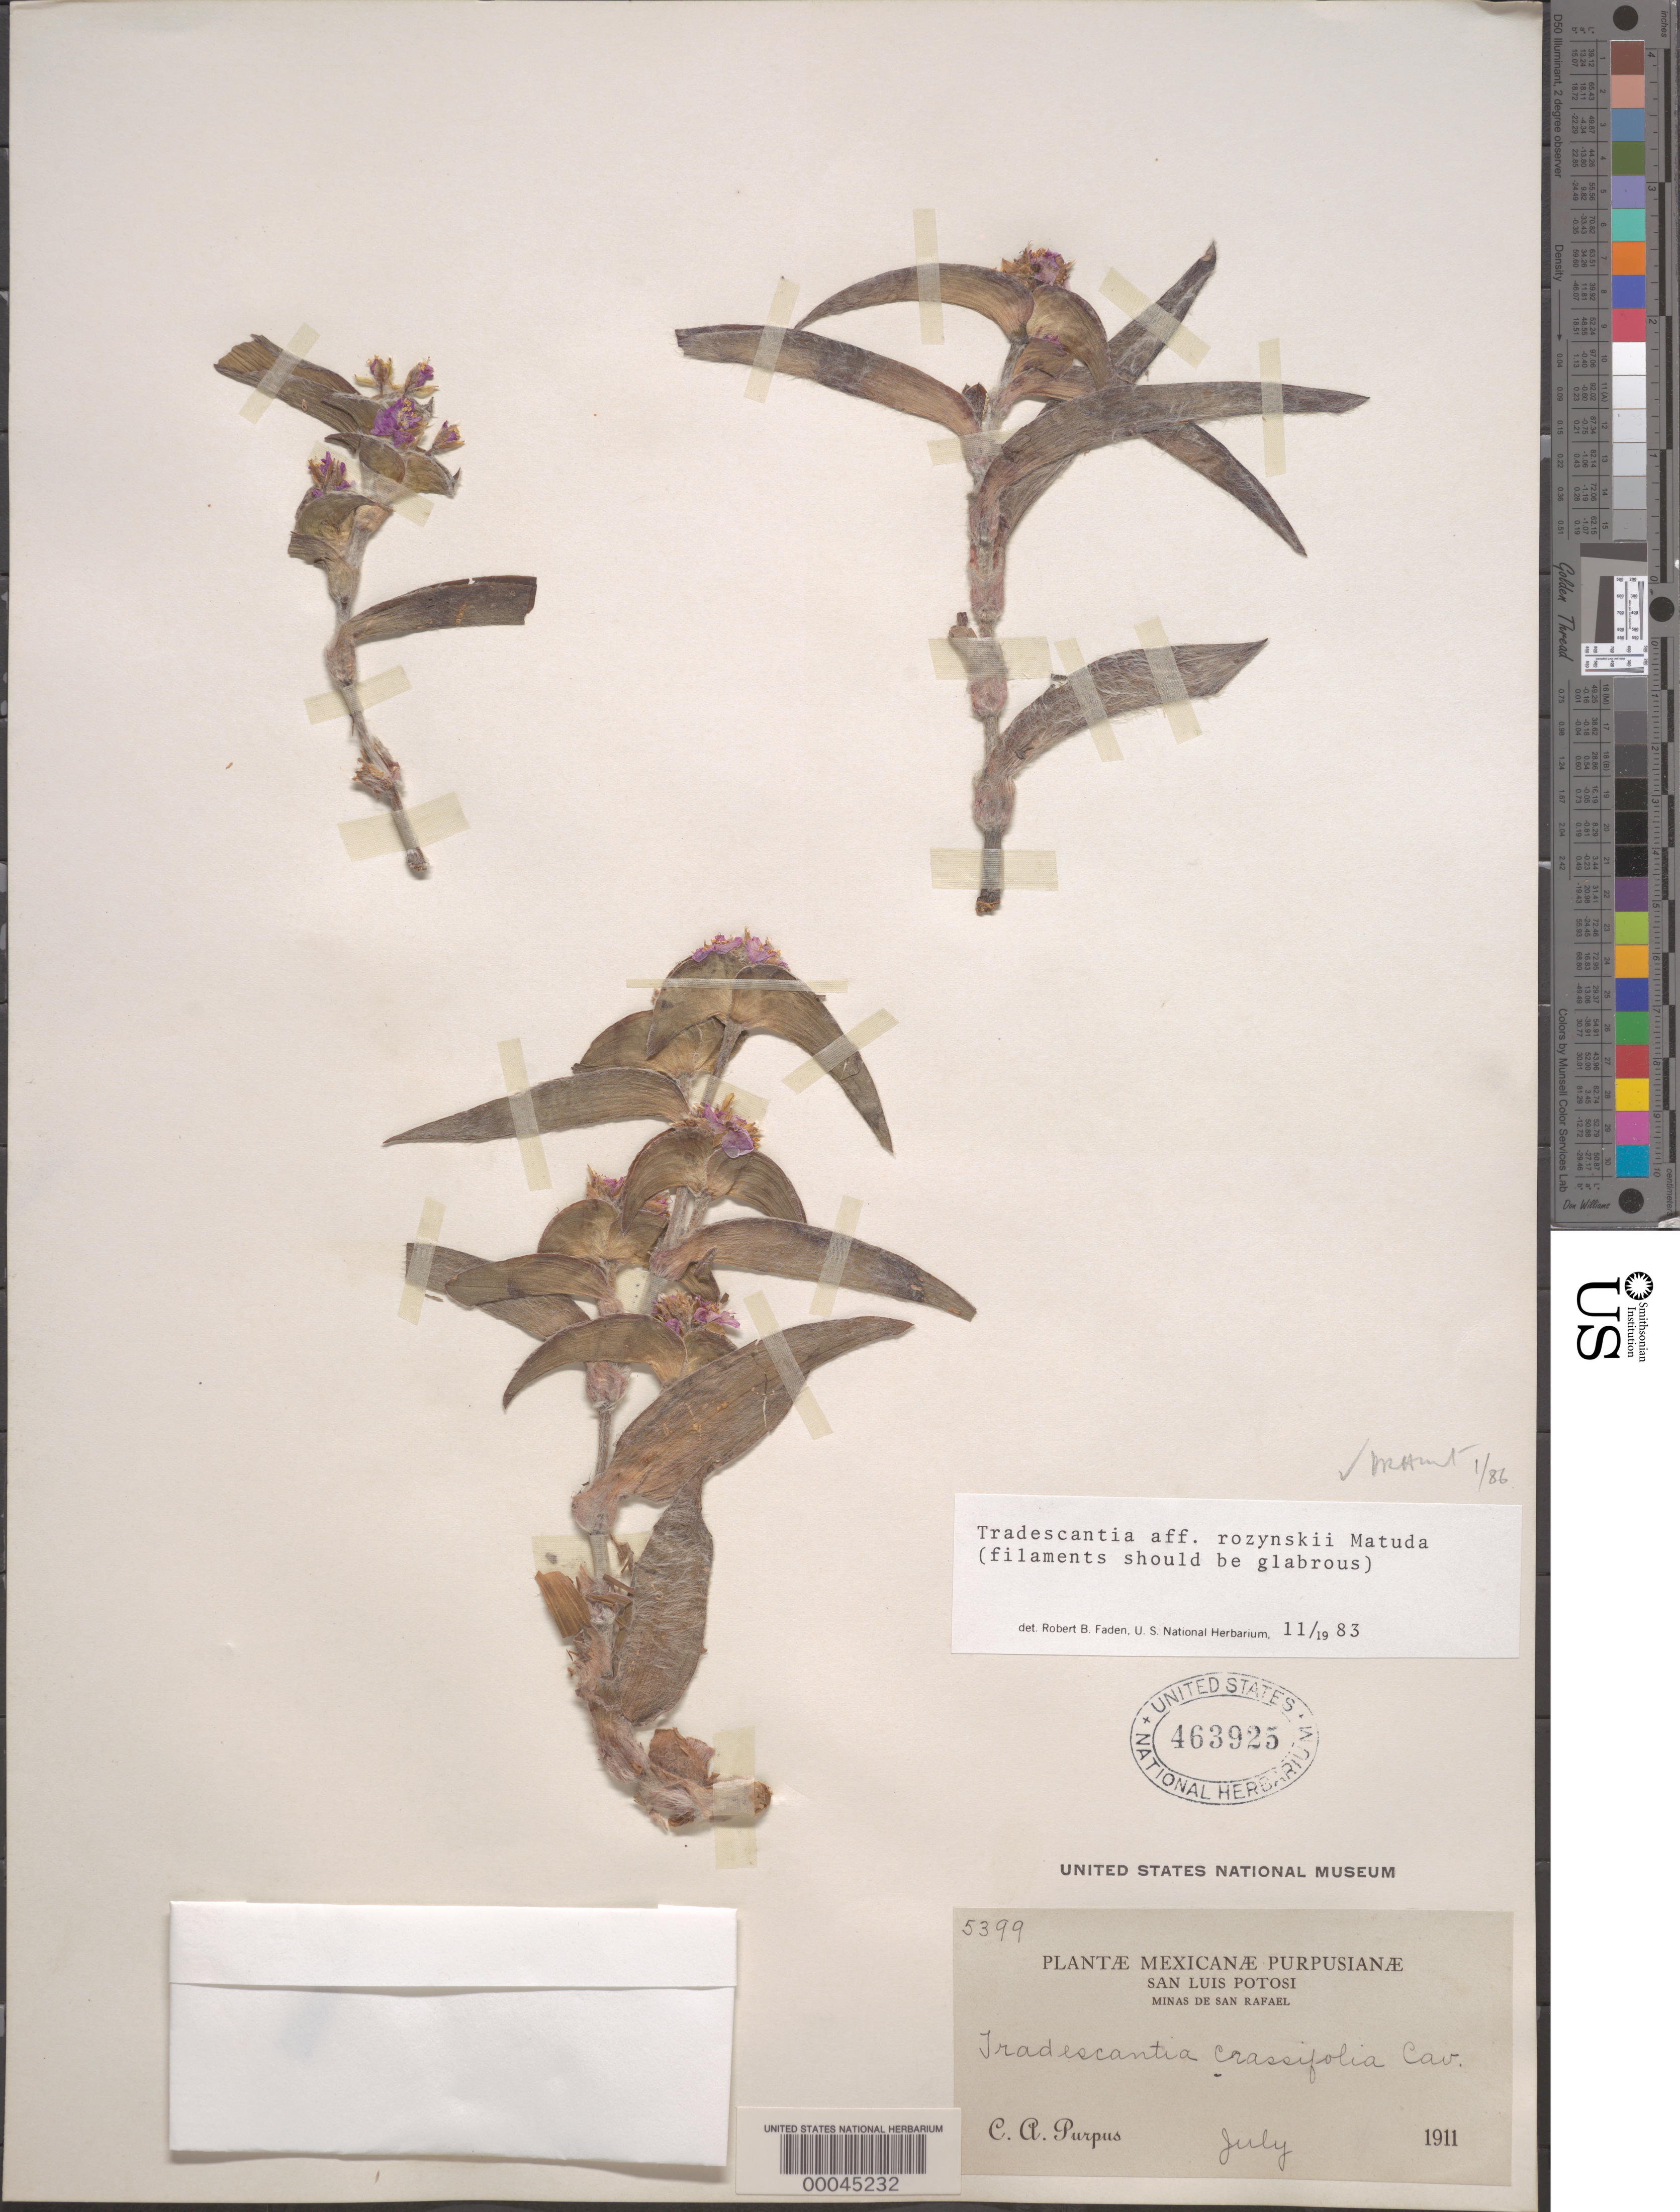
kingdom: Plantae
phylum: Tracheophyta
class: Liliopsida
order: Commelinales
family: Commelinaceae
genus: Tradescantia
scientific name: Tradescantia rozynskii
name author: Matuda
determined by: Faden, Robert B., (US), Smithsonian Institution - National Museum of Natural History (UNITED STATES)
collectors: C. A. Purpus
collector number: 5399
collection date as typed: Jul 1911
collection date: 1911-07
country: Mexico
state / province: San Luis Potosí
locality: Minas de San Rafael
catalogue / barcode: US 463925